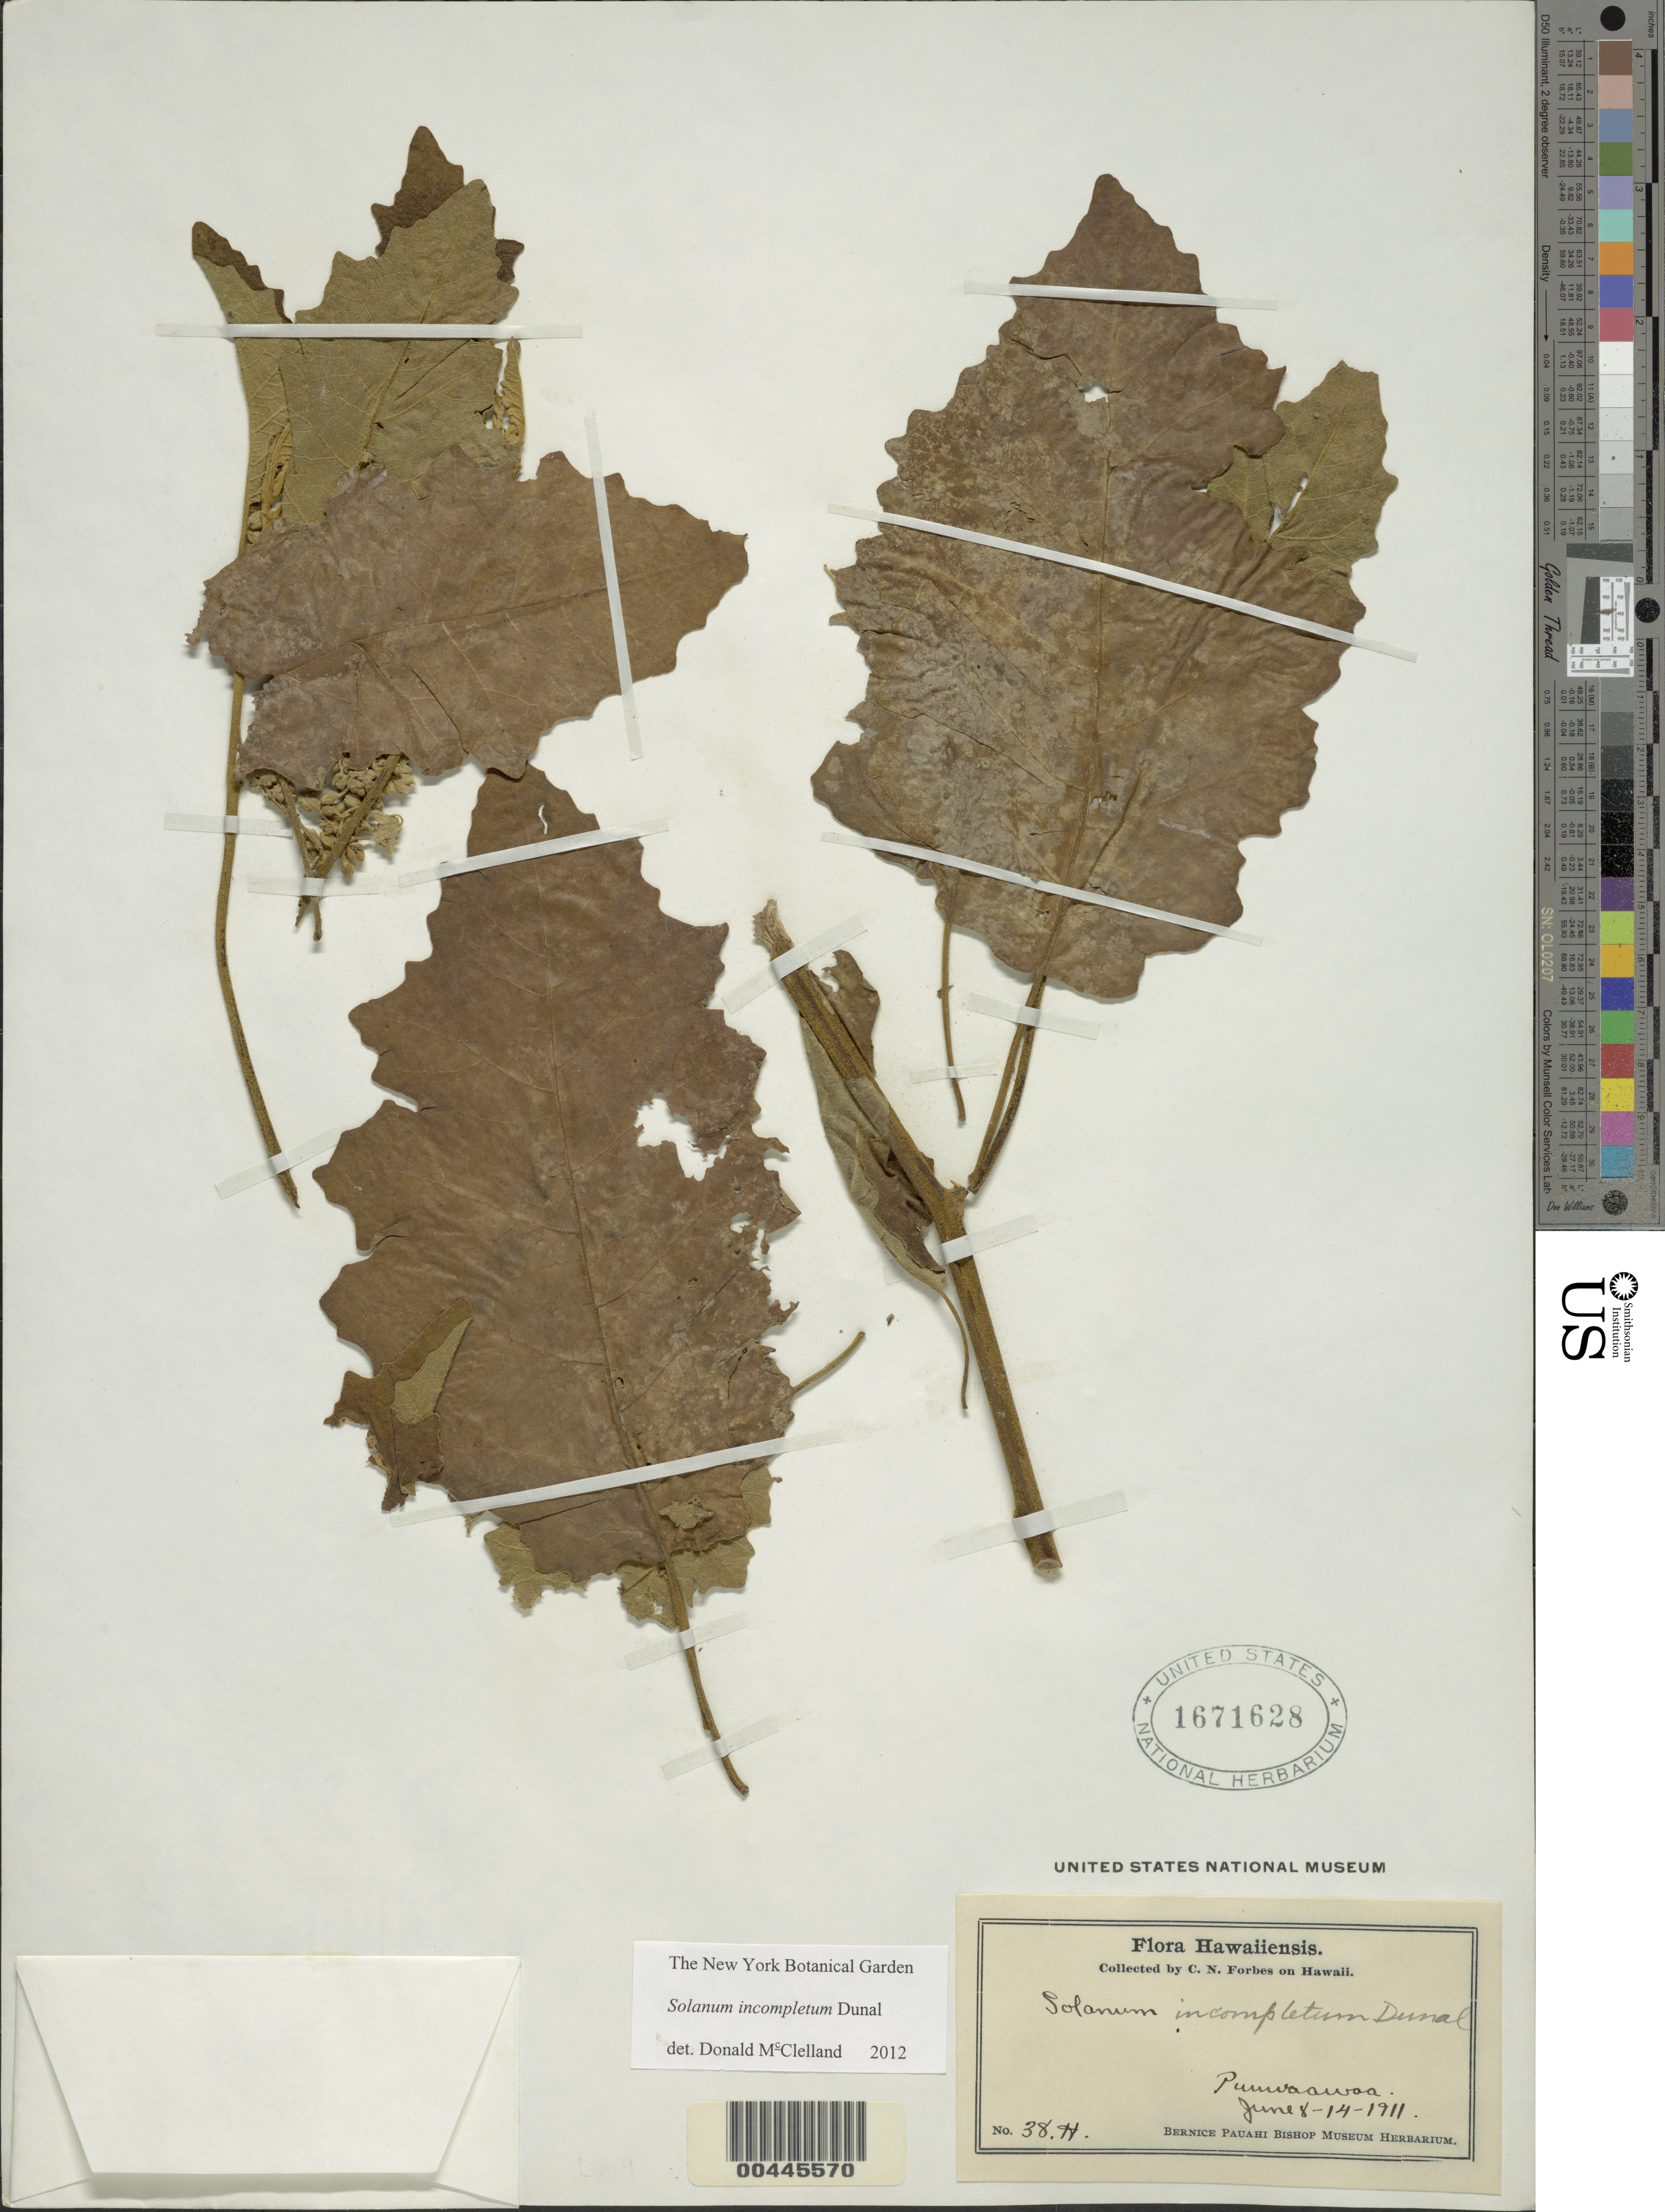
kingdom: Plantae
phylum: Tracheophyta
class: Magnoliopsida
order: Solanales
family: Solanaceae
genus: Solanum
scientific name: Solanum incompletum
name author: Dunal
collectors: C. N. Forbes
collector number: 38.H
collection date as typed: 8 Jun 1911 to 14 Jun 1911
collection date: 1911-06-08/1911-06-14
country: United States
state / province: Hawaii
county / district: Hawaii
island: Hawaii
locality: Puuwaawaa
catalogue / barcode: US 1671628